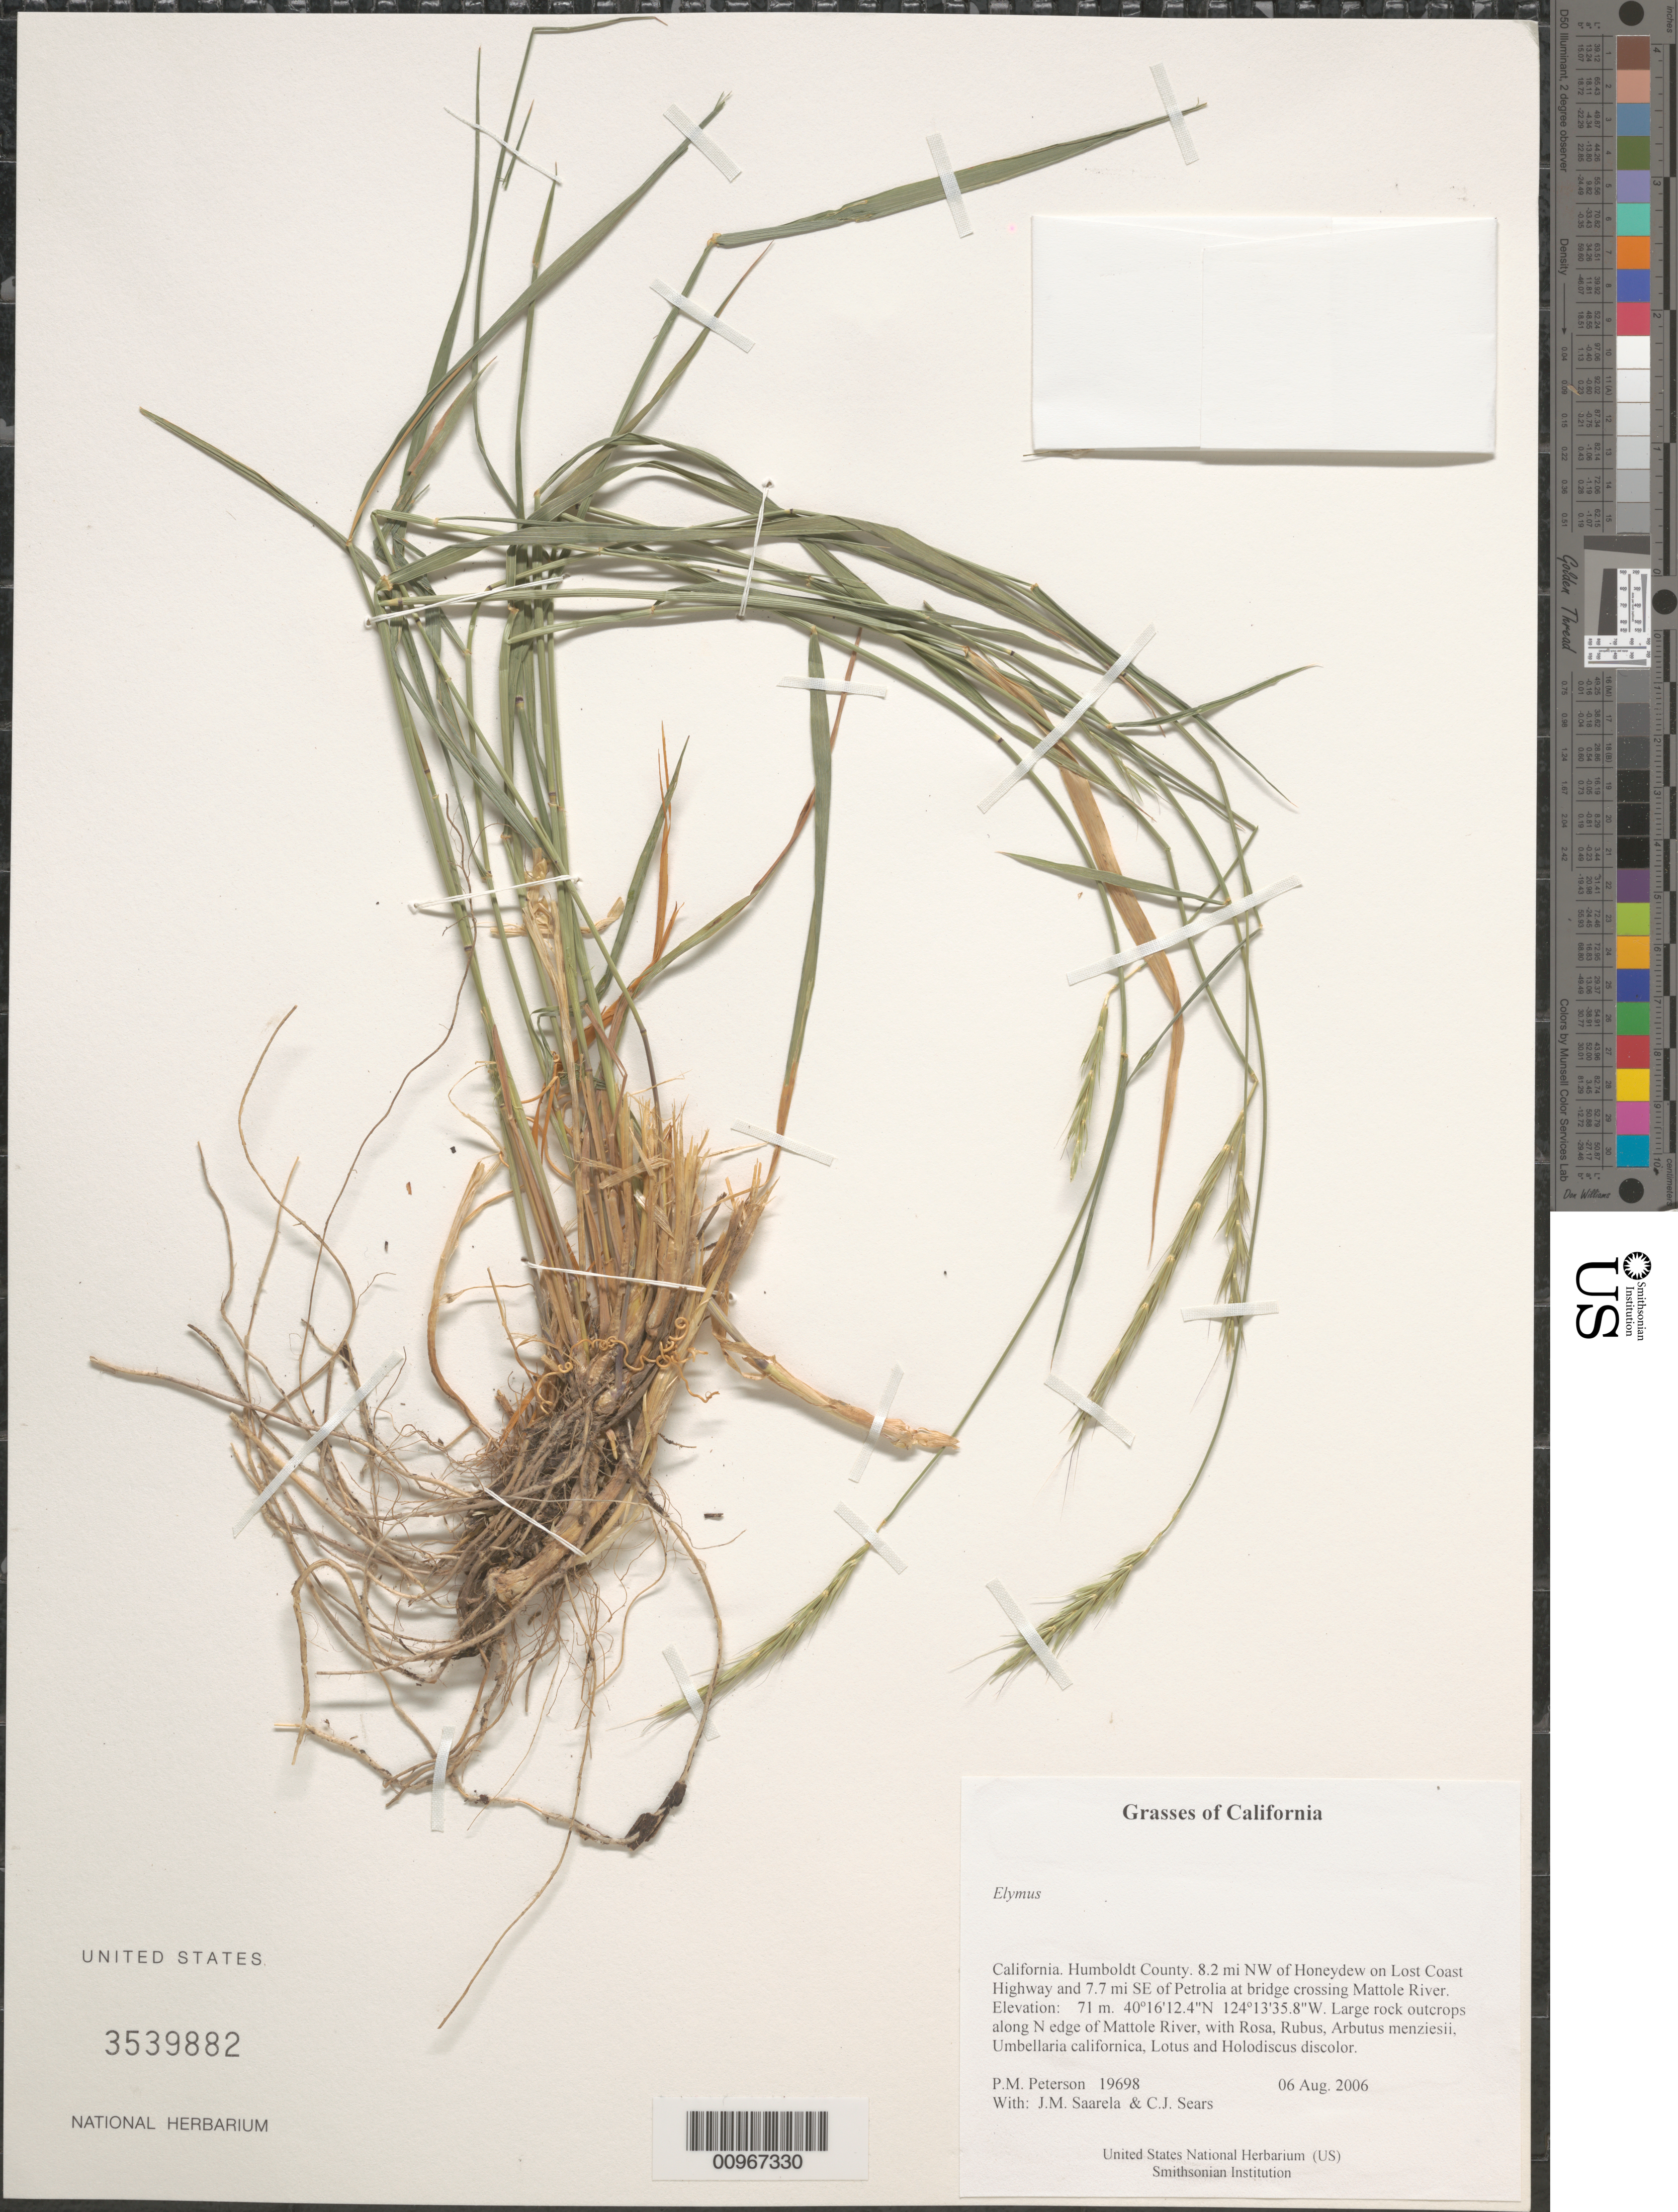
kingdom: Plantae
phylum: Tracheophyta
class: Liliopsida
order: Poales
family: Poaceae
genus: Elymus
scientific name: Elymus sp.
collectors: P. M. Peterson, J. Saarela & C. Sears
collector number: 19698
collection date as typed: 06 Aug 2006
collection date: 2006-08-06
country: United States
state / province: California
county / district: Humboldt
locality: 8.2 mi NW of Honeydew on Lost Coast Highway and 7.7 mi SE of Petrolia at bridge crossing Mattole River.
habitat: Large rock outcrops along N edge of Mattole River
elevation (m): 71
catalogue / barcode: US 3539882